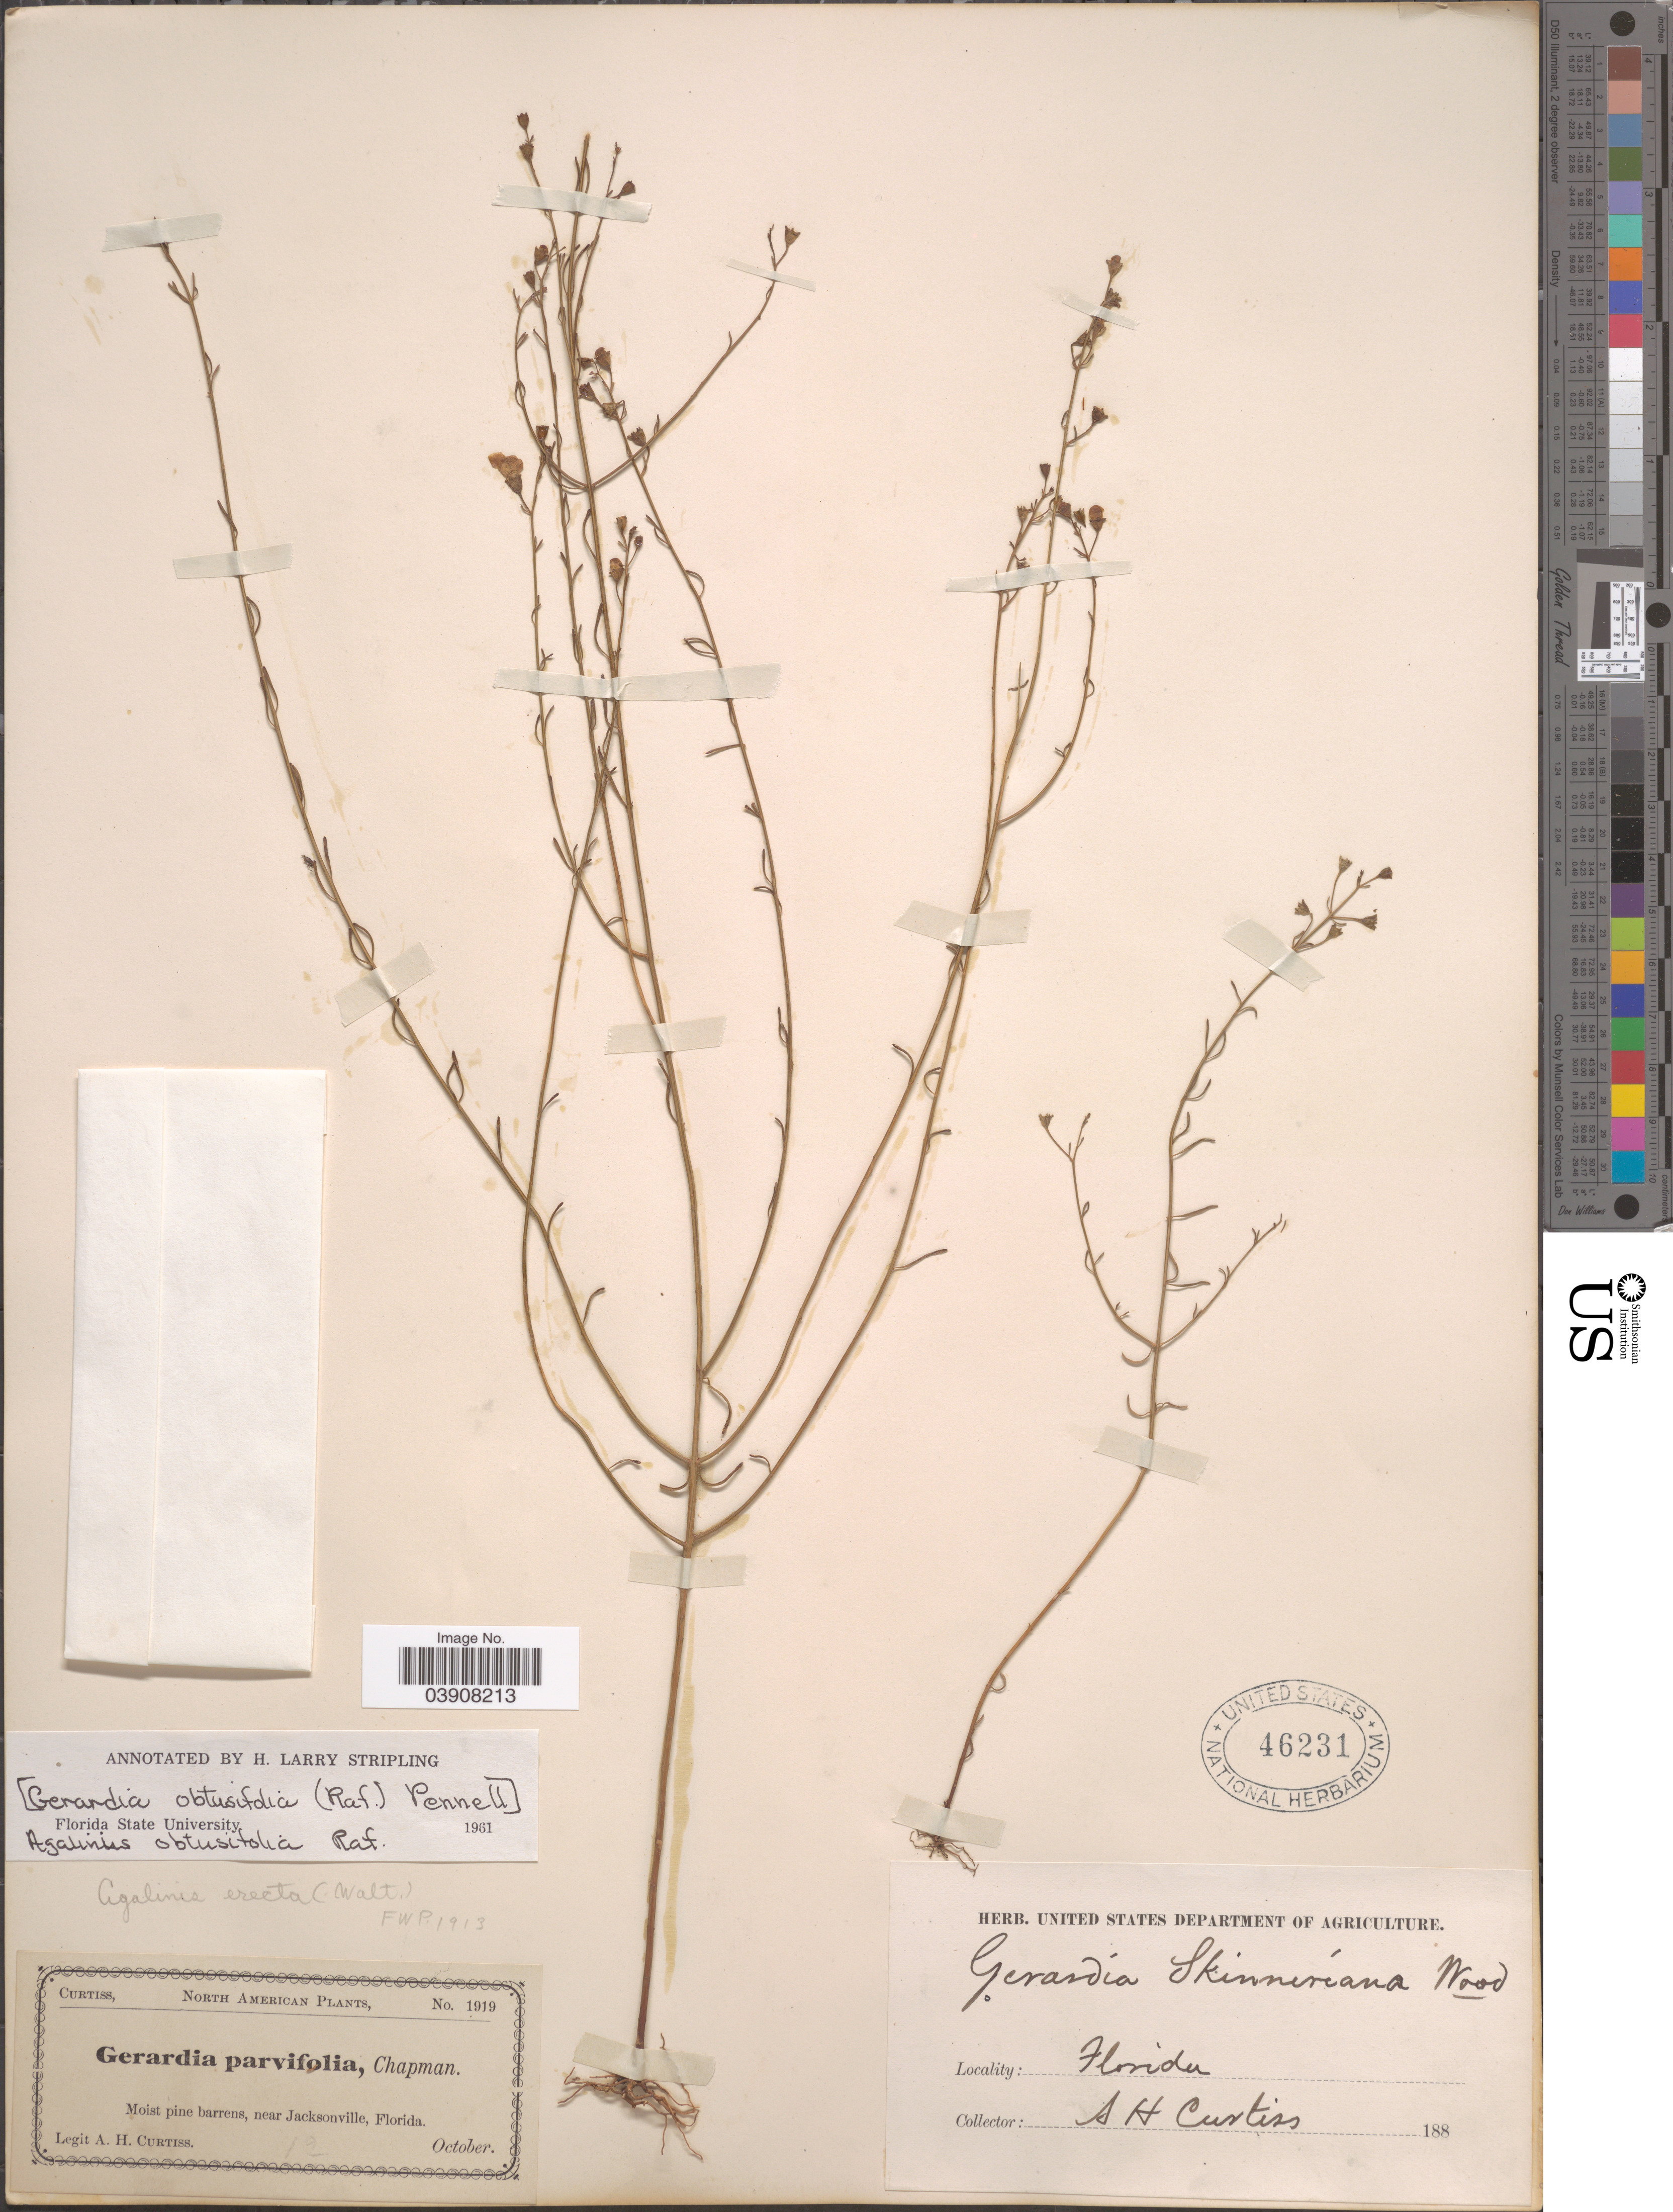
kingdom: Plantae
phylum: Tracheophyta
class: Magnoliopsida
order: Lamiales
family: Orobanchaceae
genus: Agalinis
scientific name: Agalinis obtusifolia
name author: Raf.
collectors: A. H. Curtiss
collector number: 1919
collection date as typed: October 188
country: United States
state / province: Florida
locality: Moist pine barrens, near Jacksonville.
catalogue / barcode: US 46231